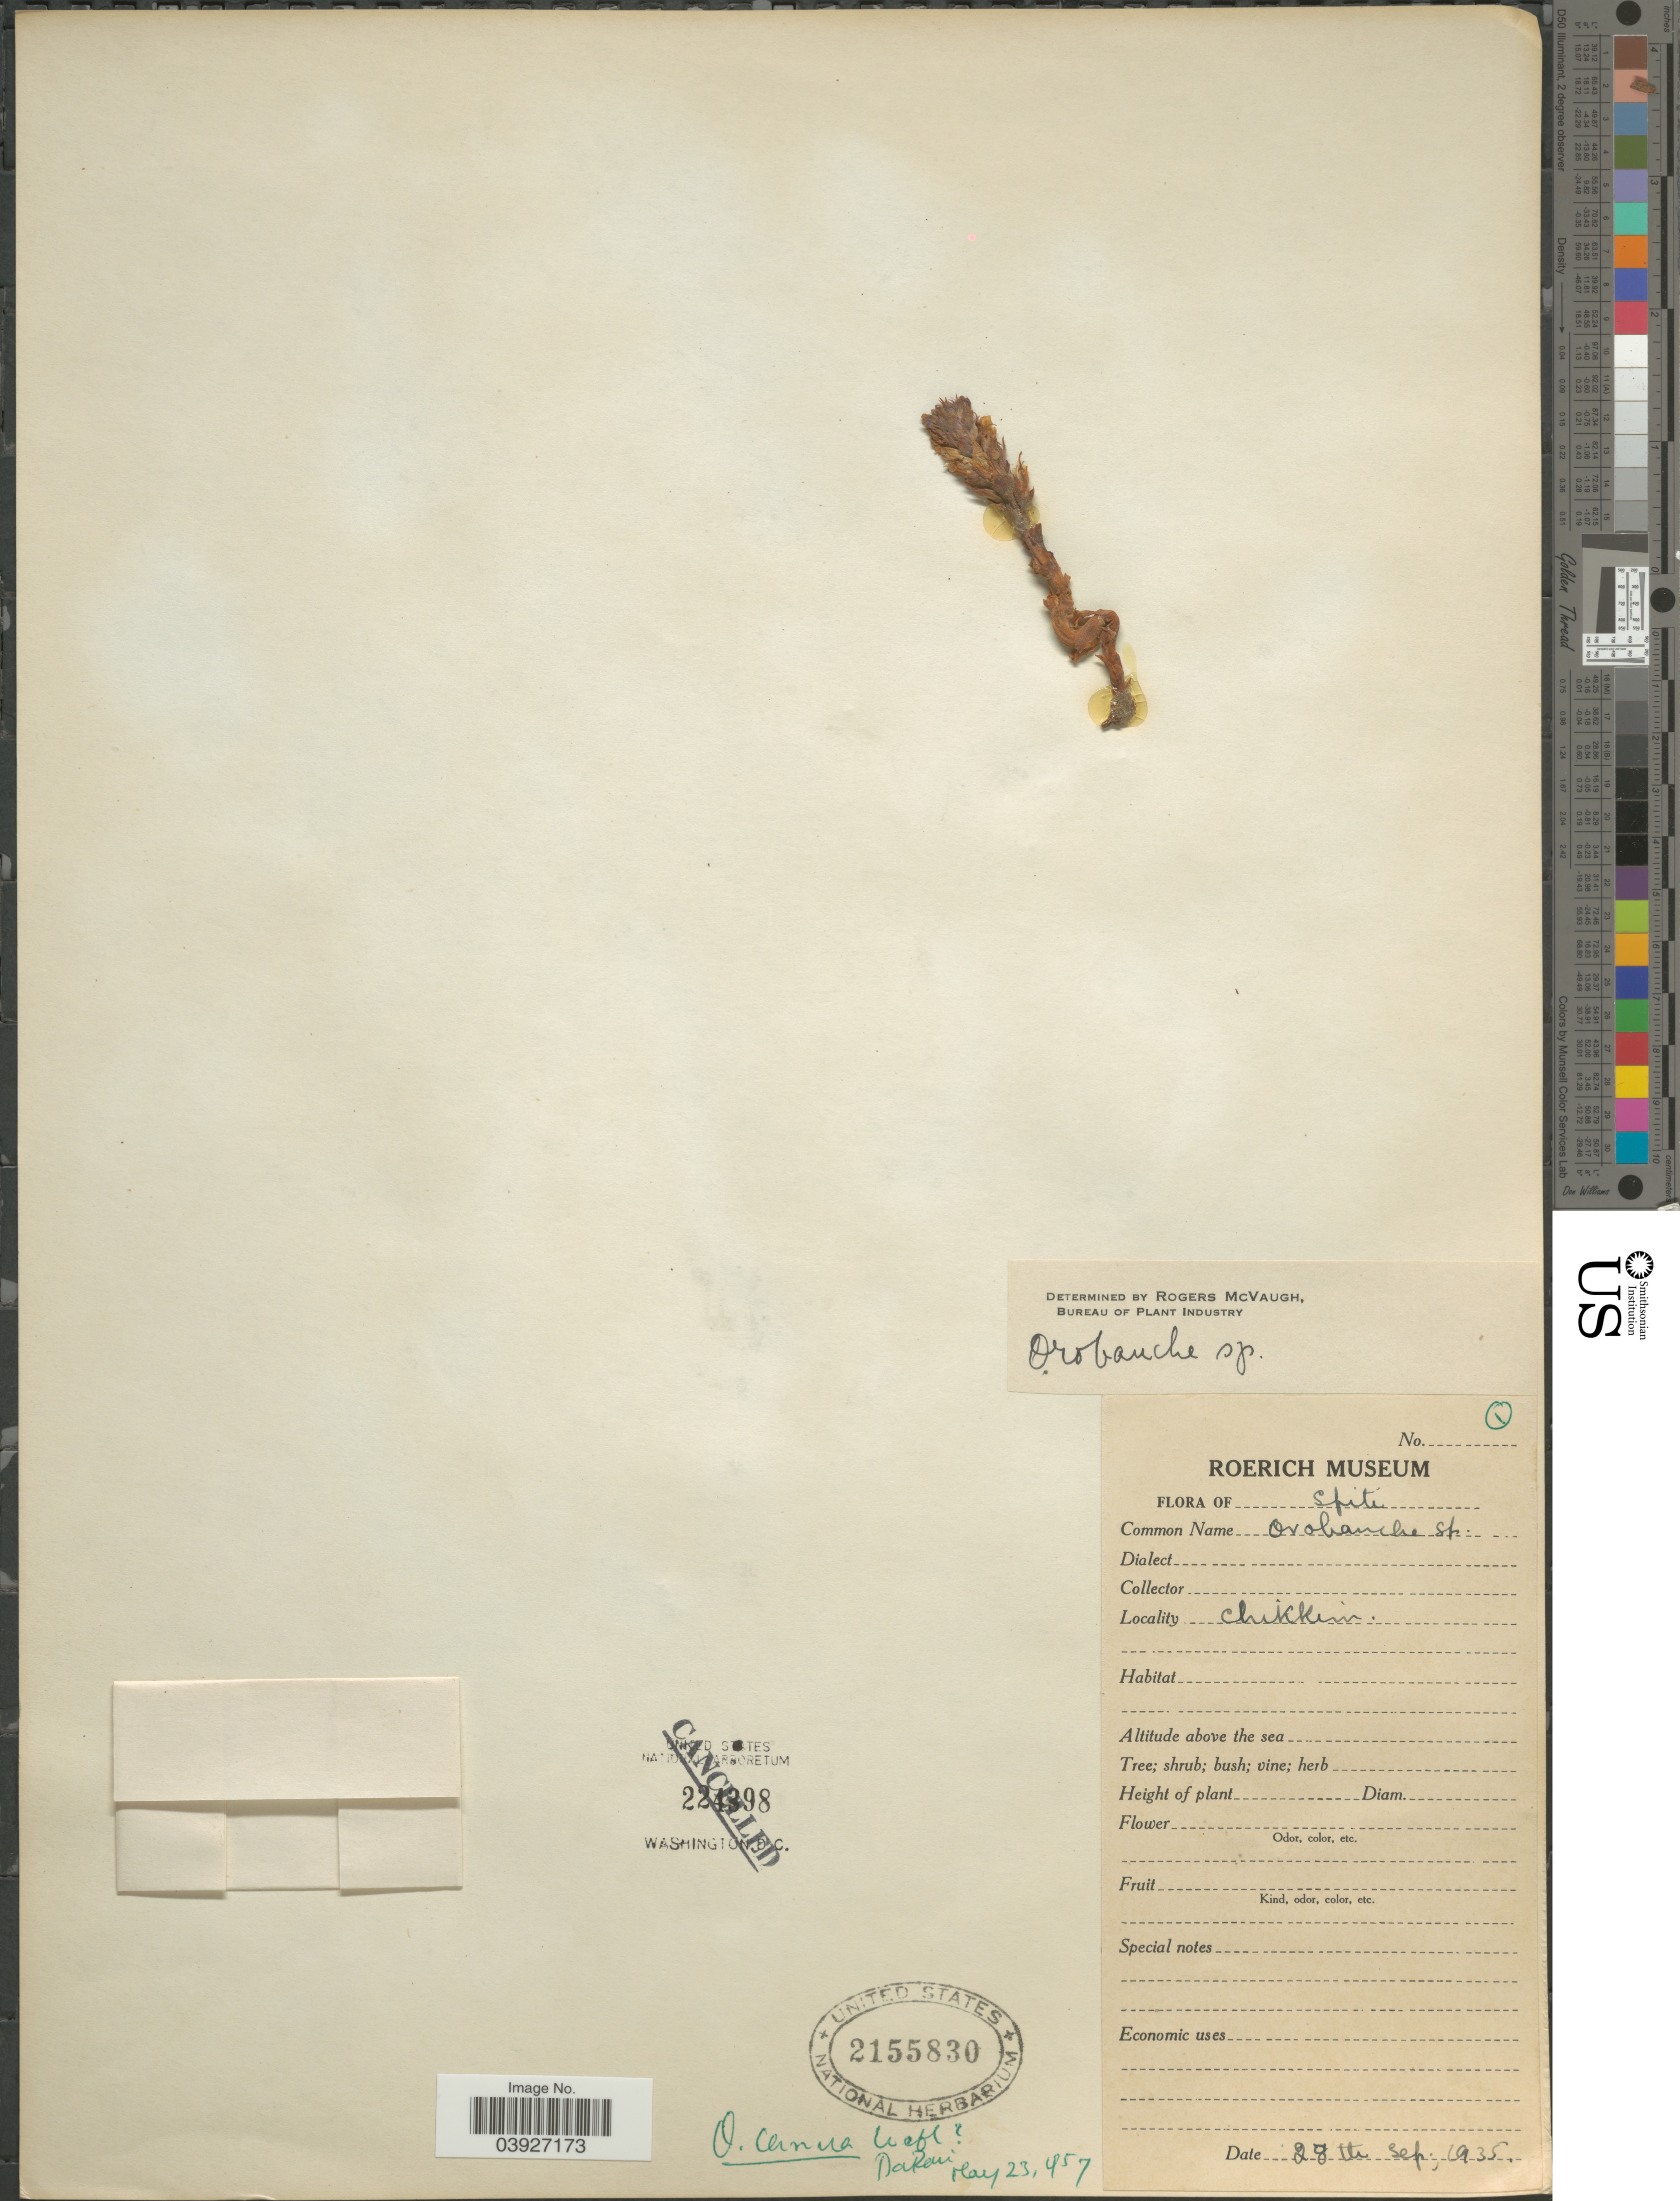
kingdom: Plantae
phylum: Tracheophyta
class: Magnoliopsida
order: Lamiales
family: Orobanchaceae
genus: Orobanche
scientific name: Orobanche cernua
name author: Vell.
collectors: ex herb. Roerich Museum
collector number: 1?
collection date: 1935-09-28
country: India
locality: Spiti. Chikkim.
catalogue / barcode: US 2155830